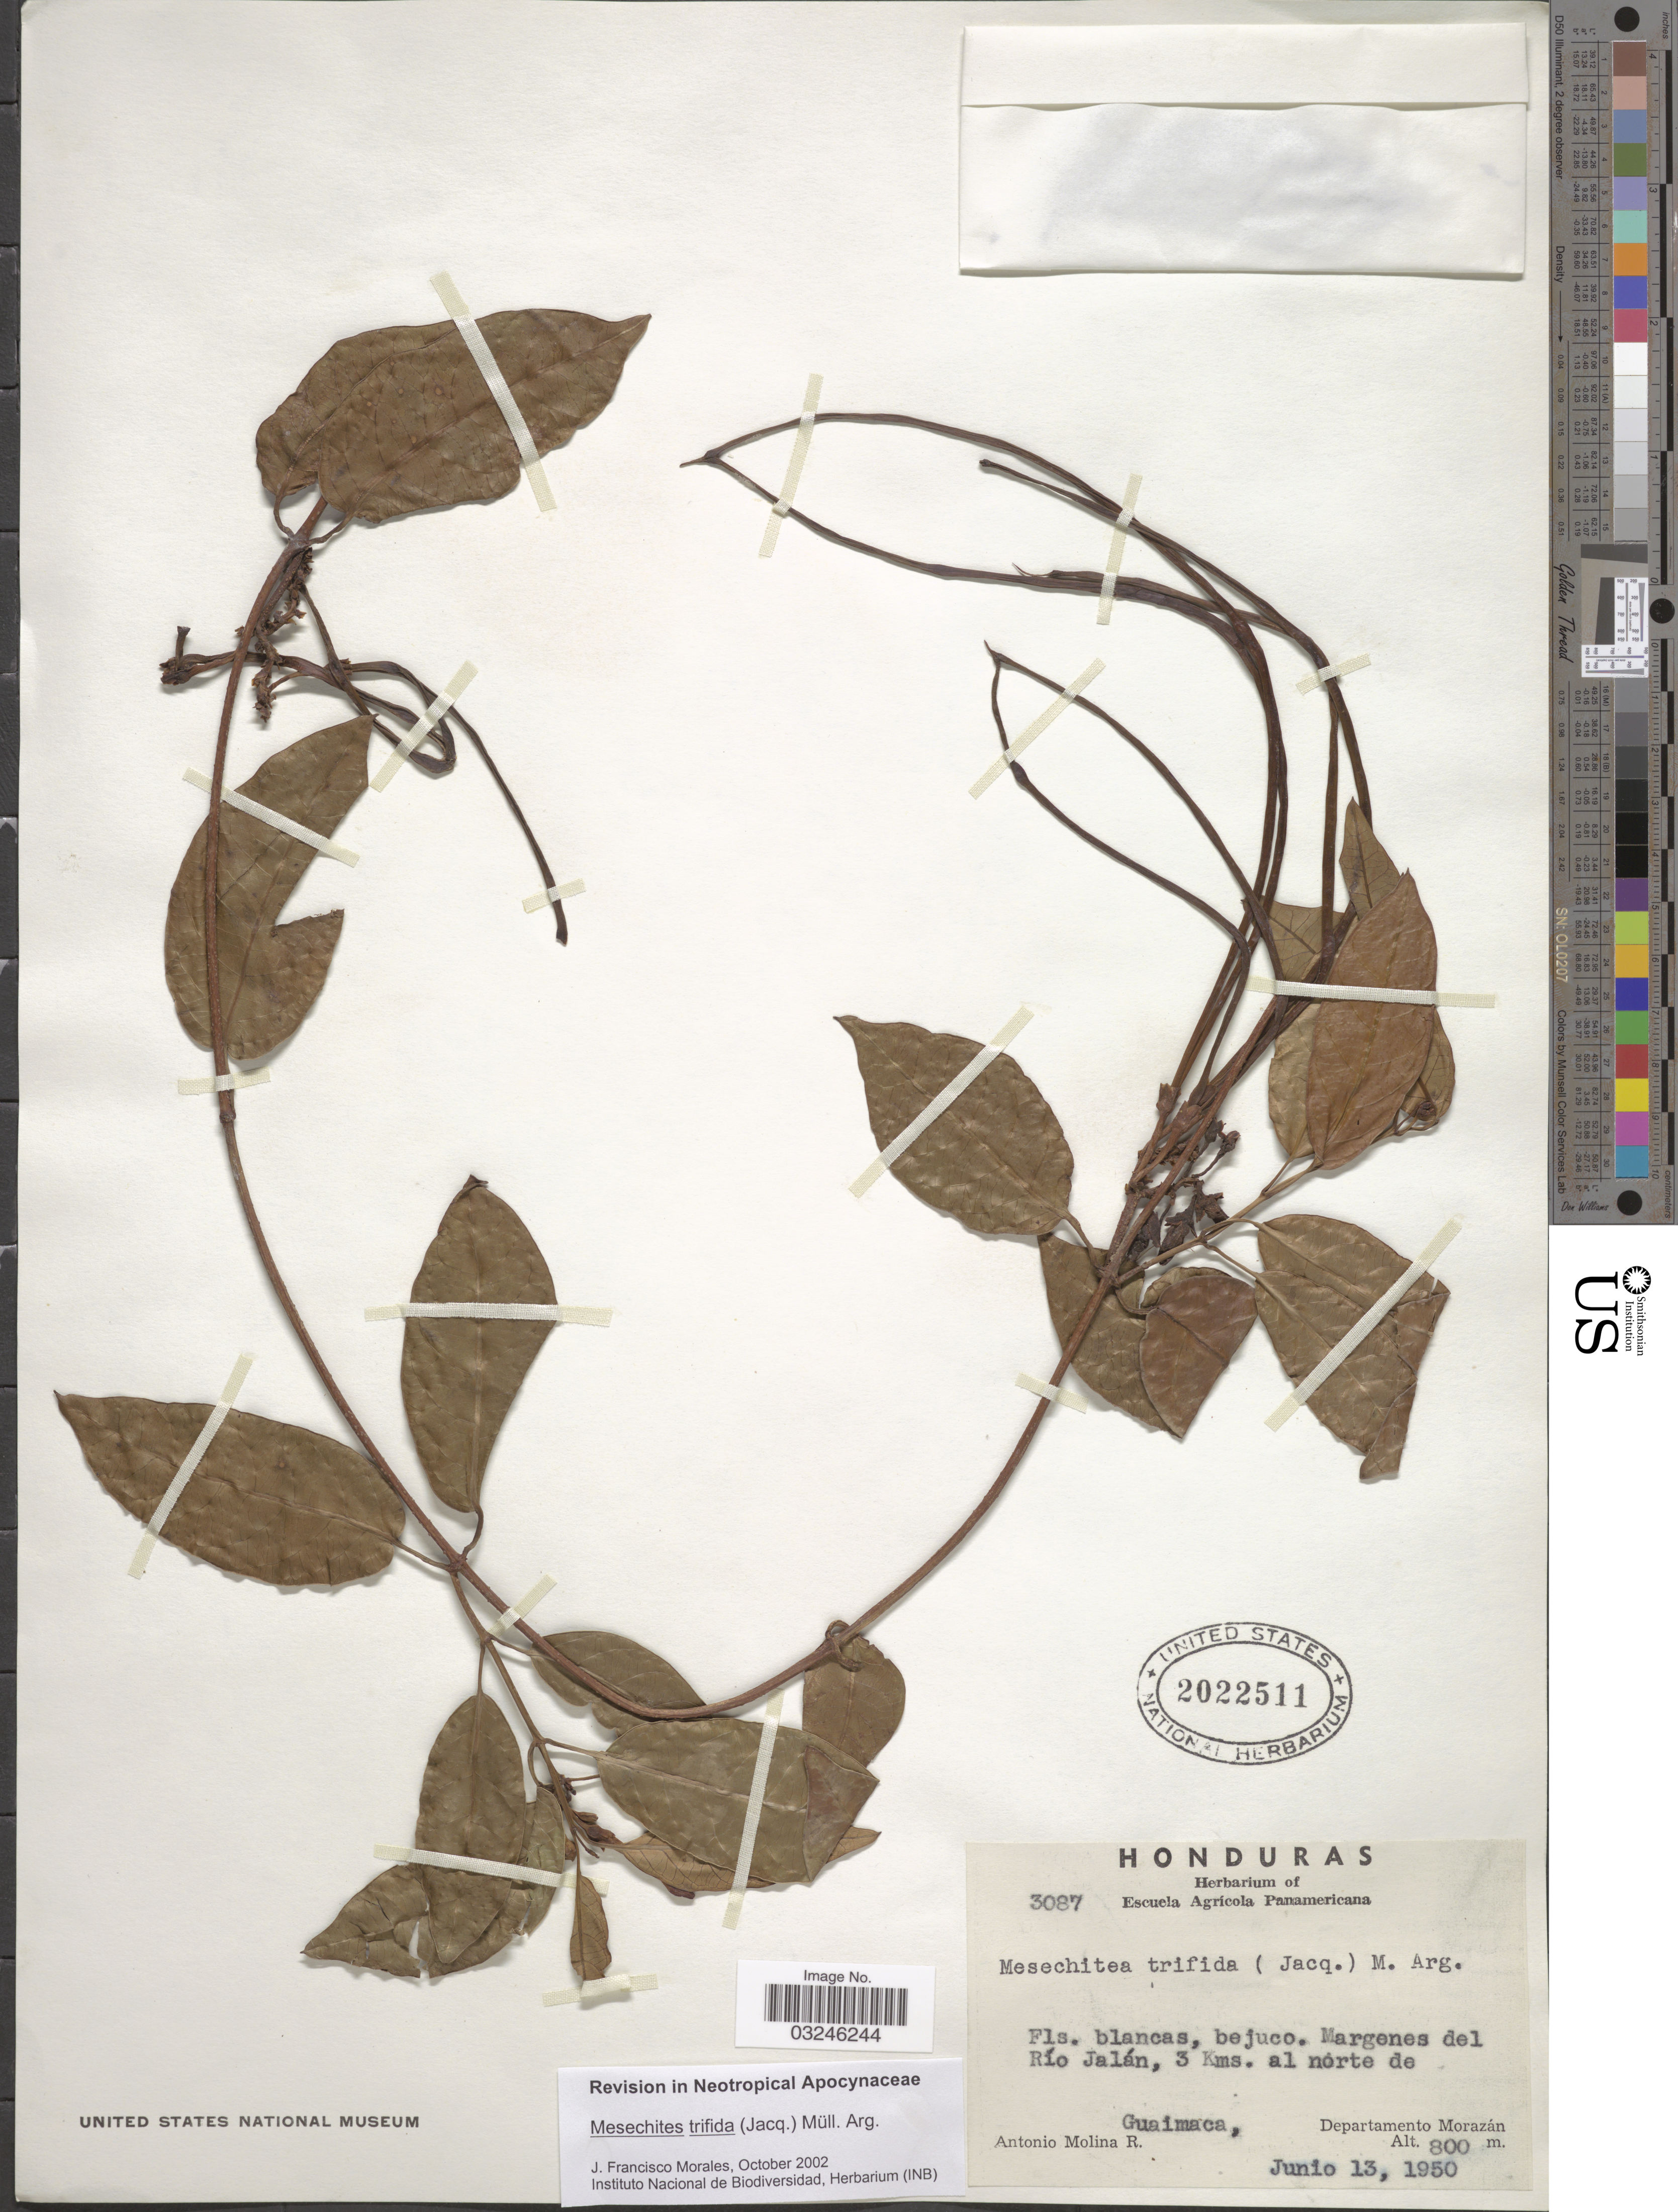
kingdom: Plantae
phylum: Tracheophyta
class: Magnoliopsida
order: Gentianales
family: Apocynaceae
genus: Mesechites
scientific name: Mesechites trifidus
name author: (Jacq.) Müll. Arg.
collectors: A. Molina R.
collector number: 3087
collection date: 1950-06-13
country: Honduras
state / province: Fco. Morazán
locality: Margenes del Río Jalán, 3 Kms. al norte de Guaimaca, Departamento Morazán.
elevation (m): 800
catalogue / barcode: US 2022511